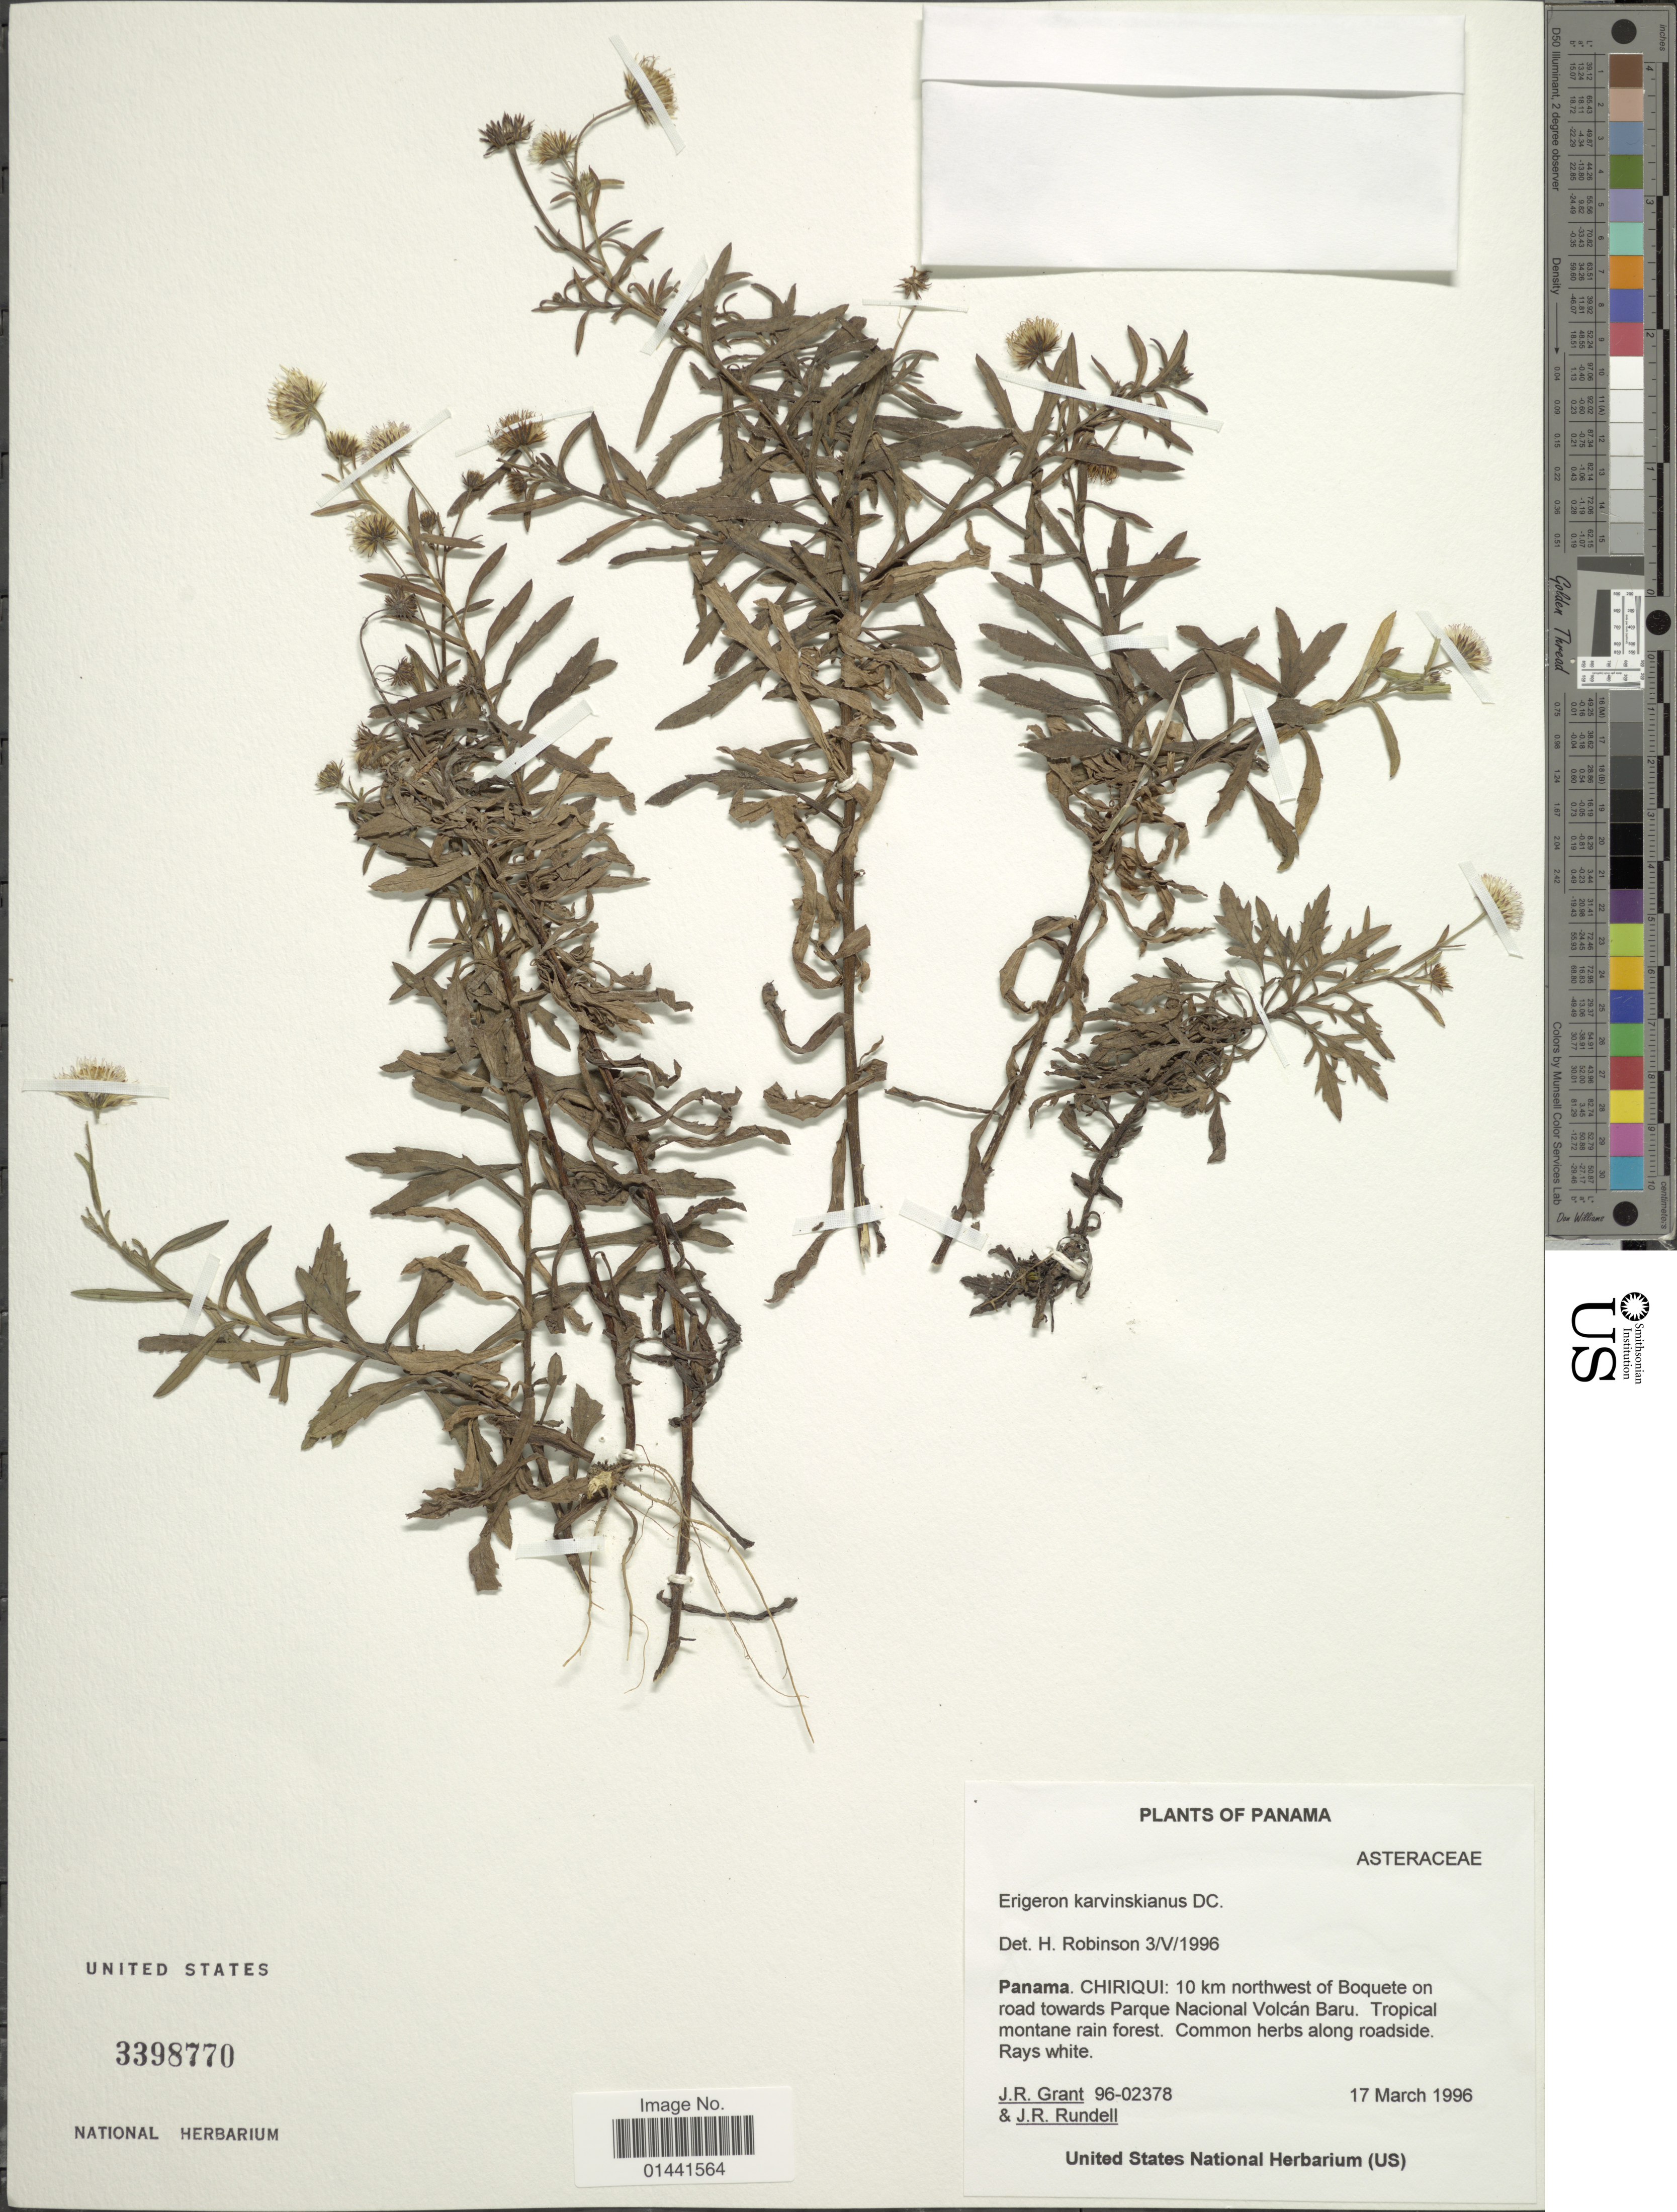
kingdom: Plantae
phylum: Tracheophyta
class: Magnoliopsida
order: Asterales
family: Asteraceae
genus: Erigeron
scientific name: Erigeron karvinskianus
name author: DC.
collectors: J. Grant & J. R. Rundell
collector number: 96-02378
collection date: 1996-03-17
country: Panama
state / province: Chiriqui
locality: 10 km northwest of Boquete on road towards Parque Nacional Volcán Baru, Tropical montane rain forest, common herbs along roadside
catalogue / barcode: US 3398770